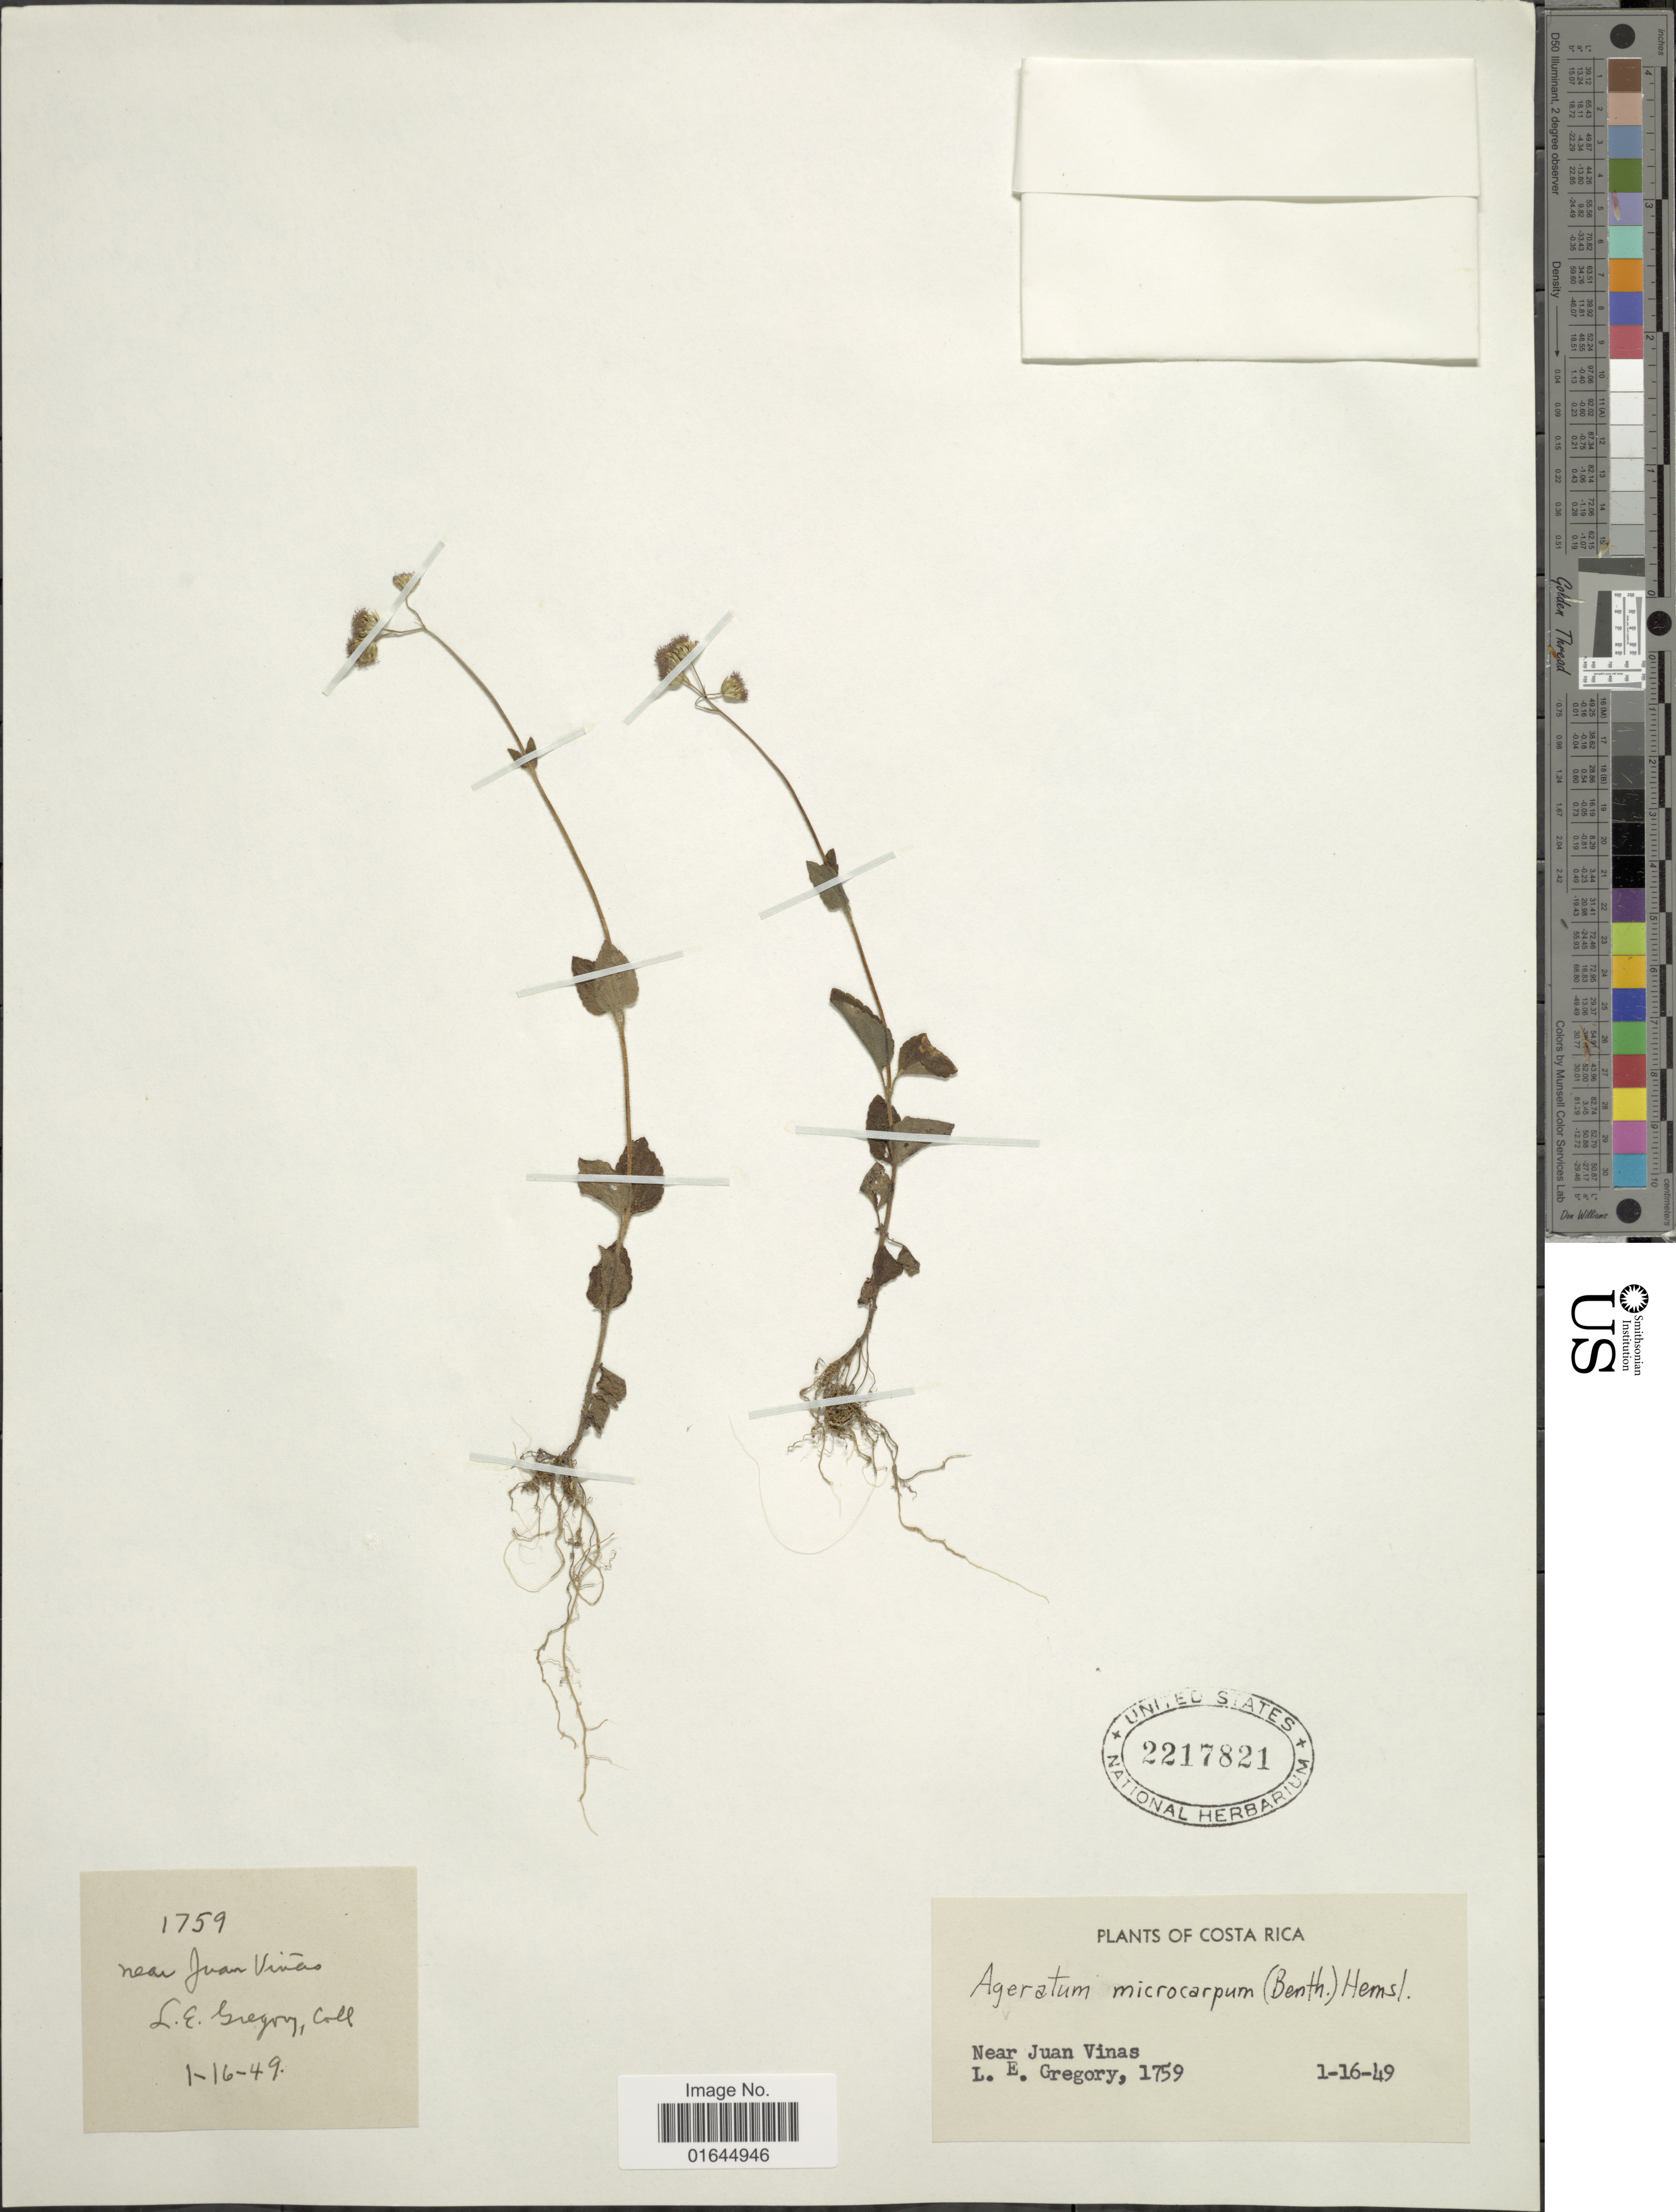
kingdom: Plantae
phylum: Tracheophyta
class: Magnoliopsida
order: Asterales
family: Asteraceae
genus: Ageratum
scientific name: Ageratum microcarpum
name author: (Benth. ex Oerst.) Hemsl.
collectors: L. E. Gregory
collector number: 1759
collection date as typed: Transcribed d/m/y: 16/1/49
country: Costa Rica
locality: Near Juan Vinas.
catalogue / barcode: US 2217821